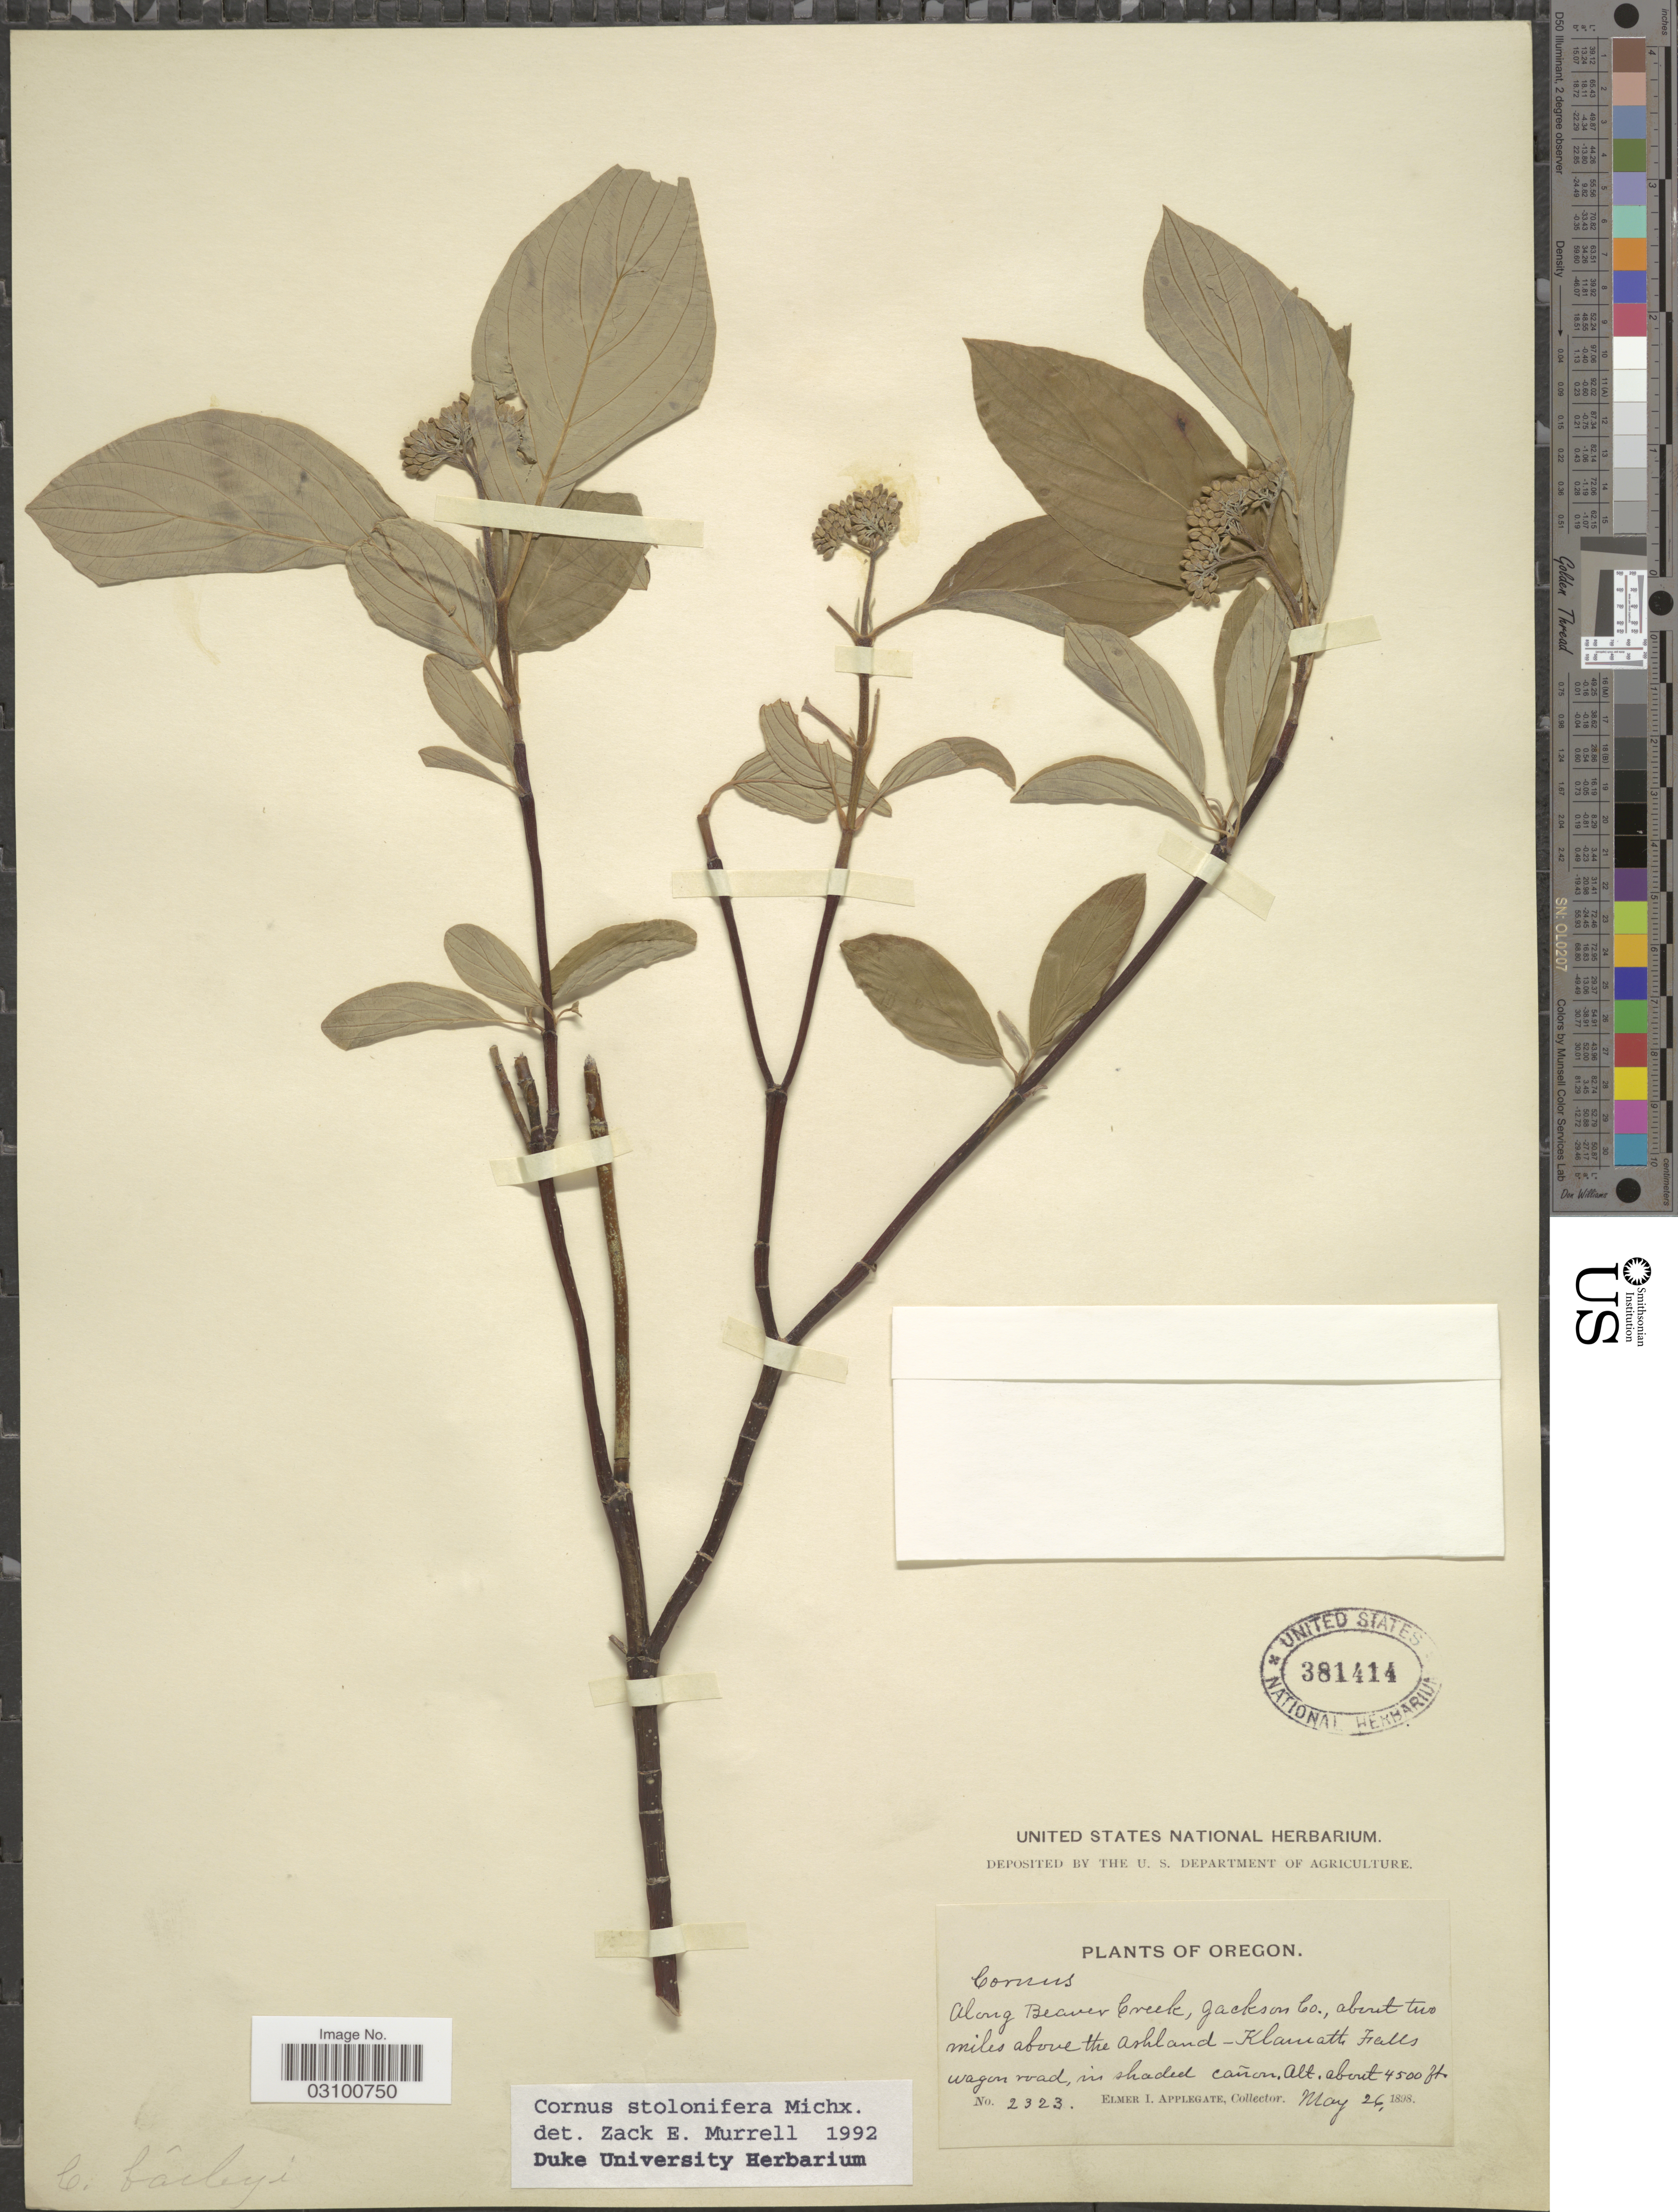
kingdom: Plantae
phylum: Tracheophyta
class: Magnoliopsida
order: Cornales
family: Cornaceae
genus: Cornus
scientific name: Cornus sericea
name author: L.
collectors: E. I. Applegate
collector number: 2323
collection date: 1898-05-26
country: United States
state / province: Oregon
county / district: Jackson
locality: Along Beaver Creek, Jackson Co., about two miles above the Ashland - Klamath Falls wagon road, in shaded cañon.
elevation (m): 1372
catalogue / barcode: US 381414